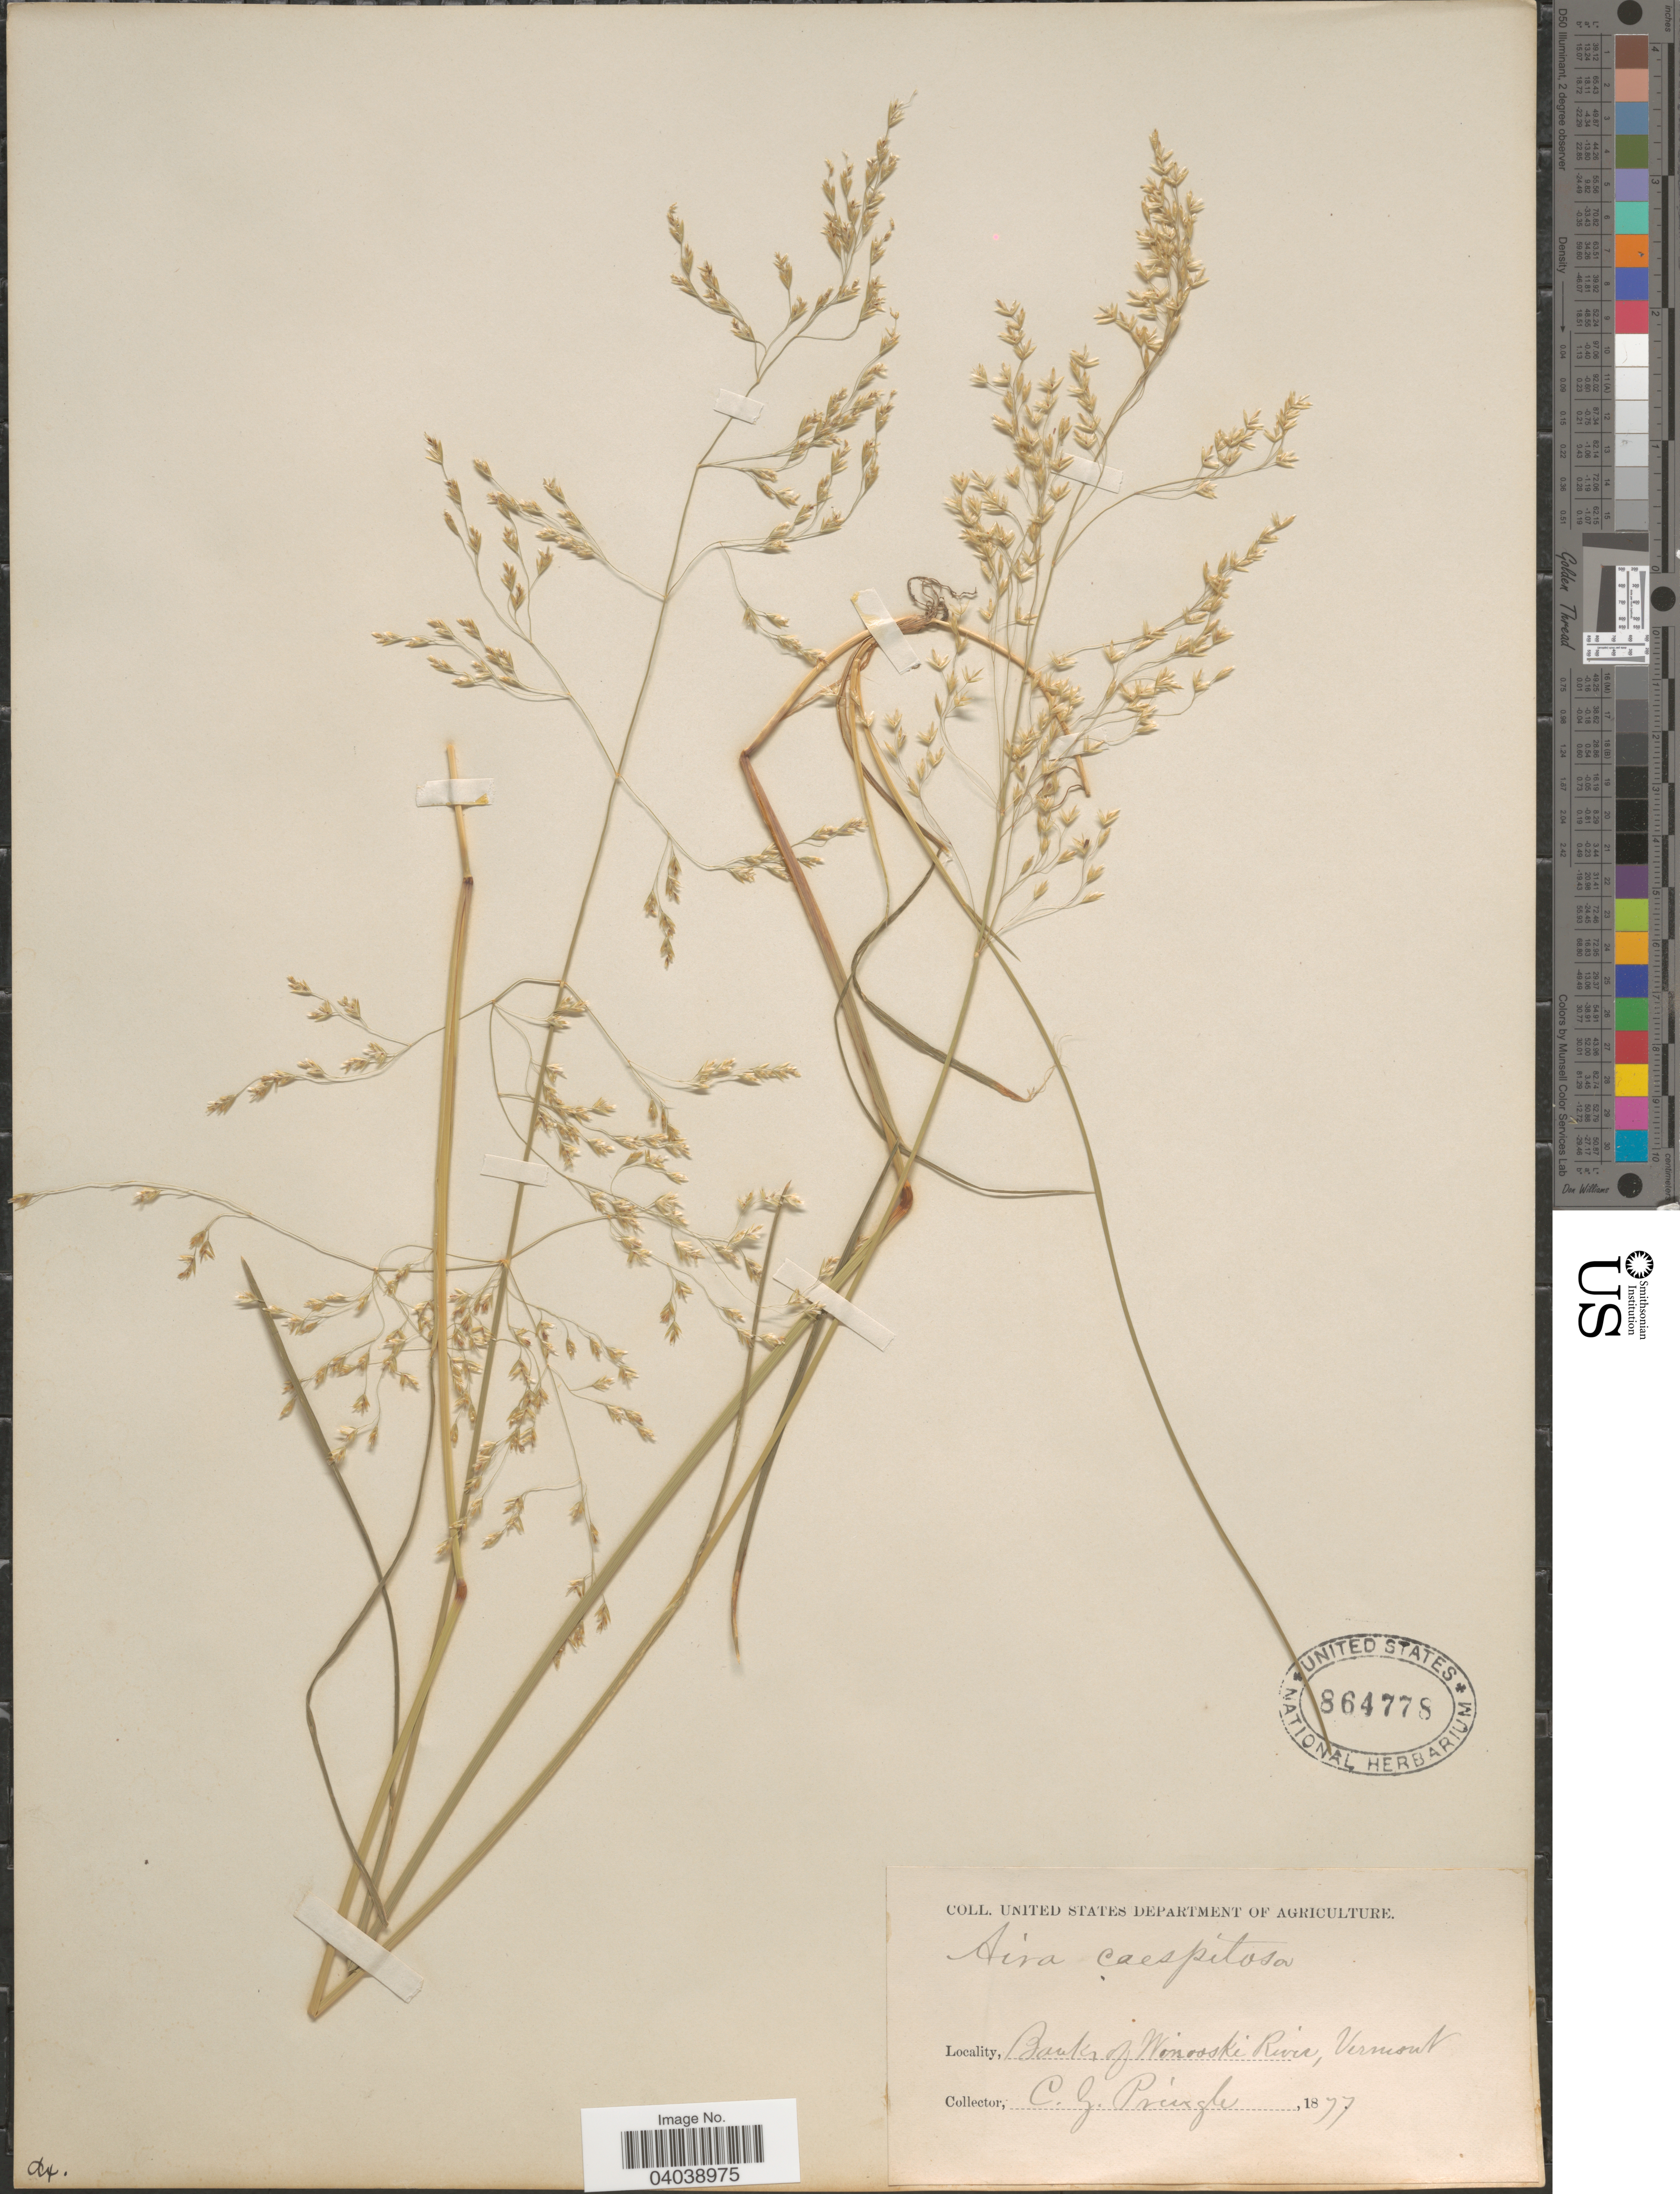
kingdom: Plantae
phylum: Tracheophyta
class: Liliopsida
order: Poales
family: Poaceae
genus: Deschampsia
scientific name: Deschampsia cespitosa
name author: (L.) P. Beauv.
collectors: C. G. Pringle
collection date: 1877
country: United States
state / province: Vermont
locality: Banks of Winooski River.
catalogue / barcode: US 864778